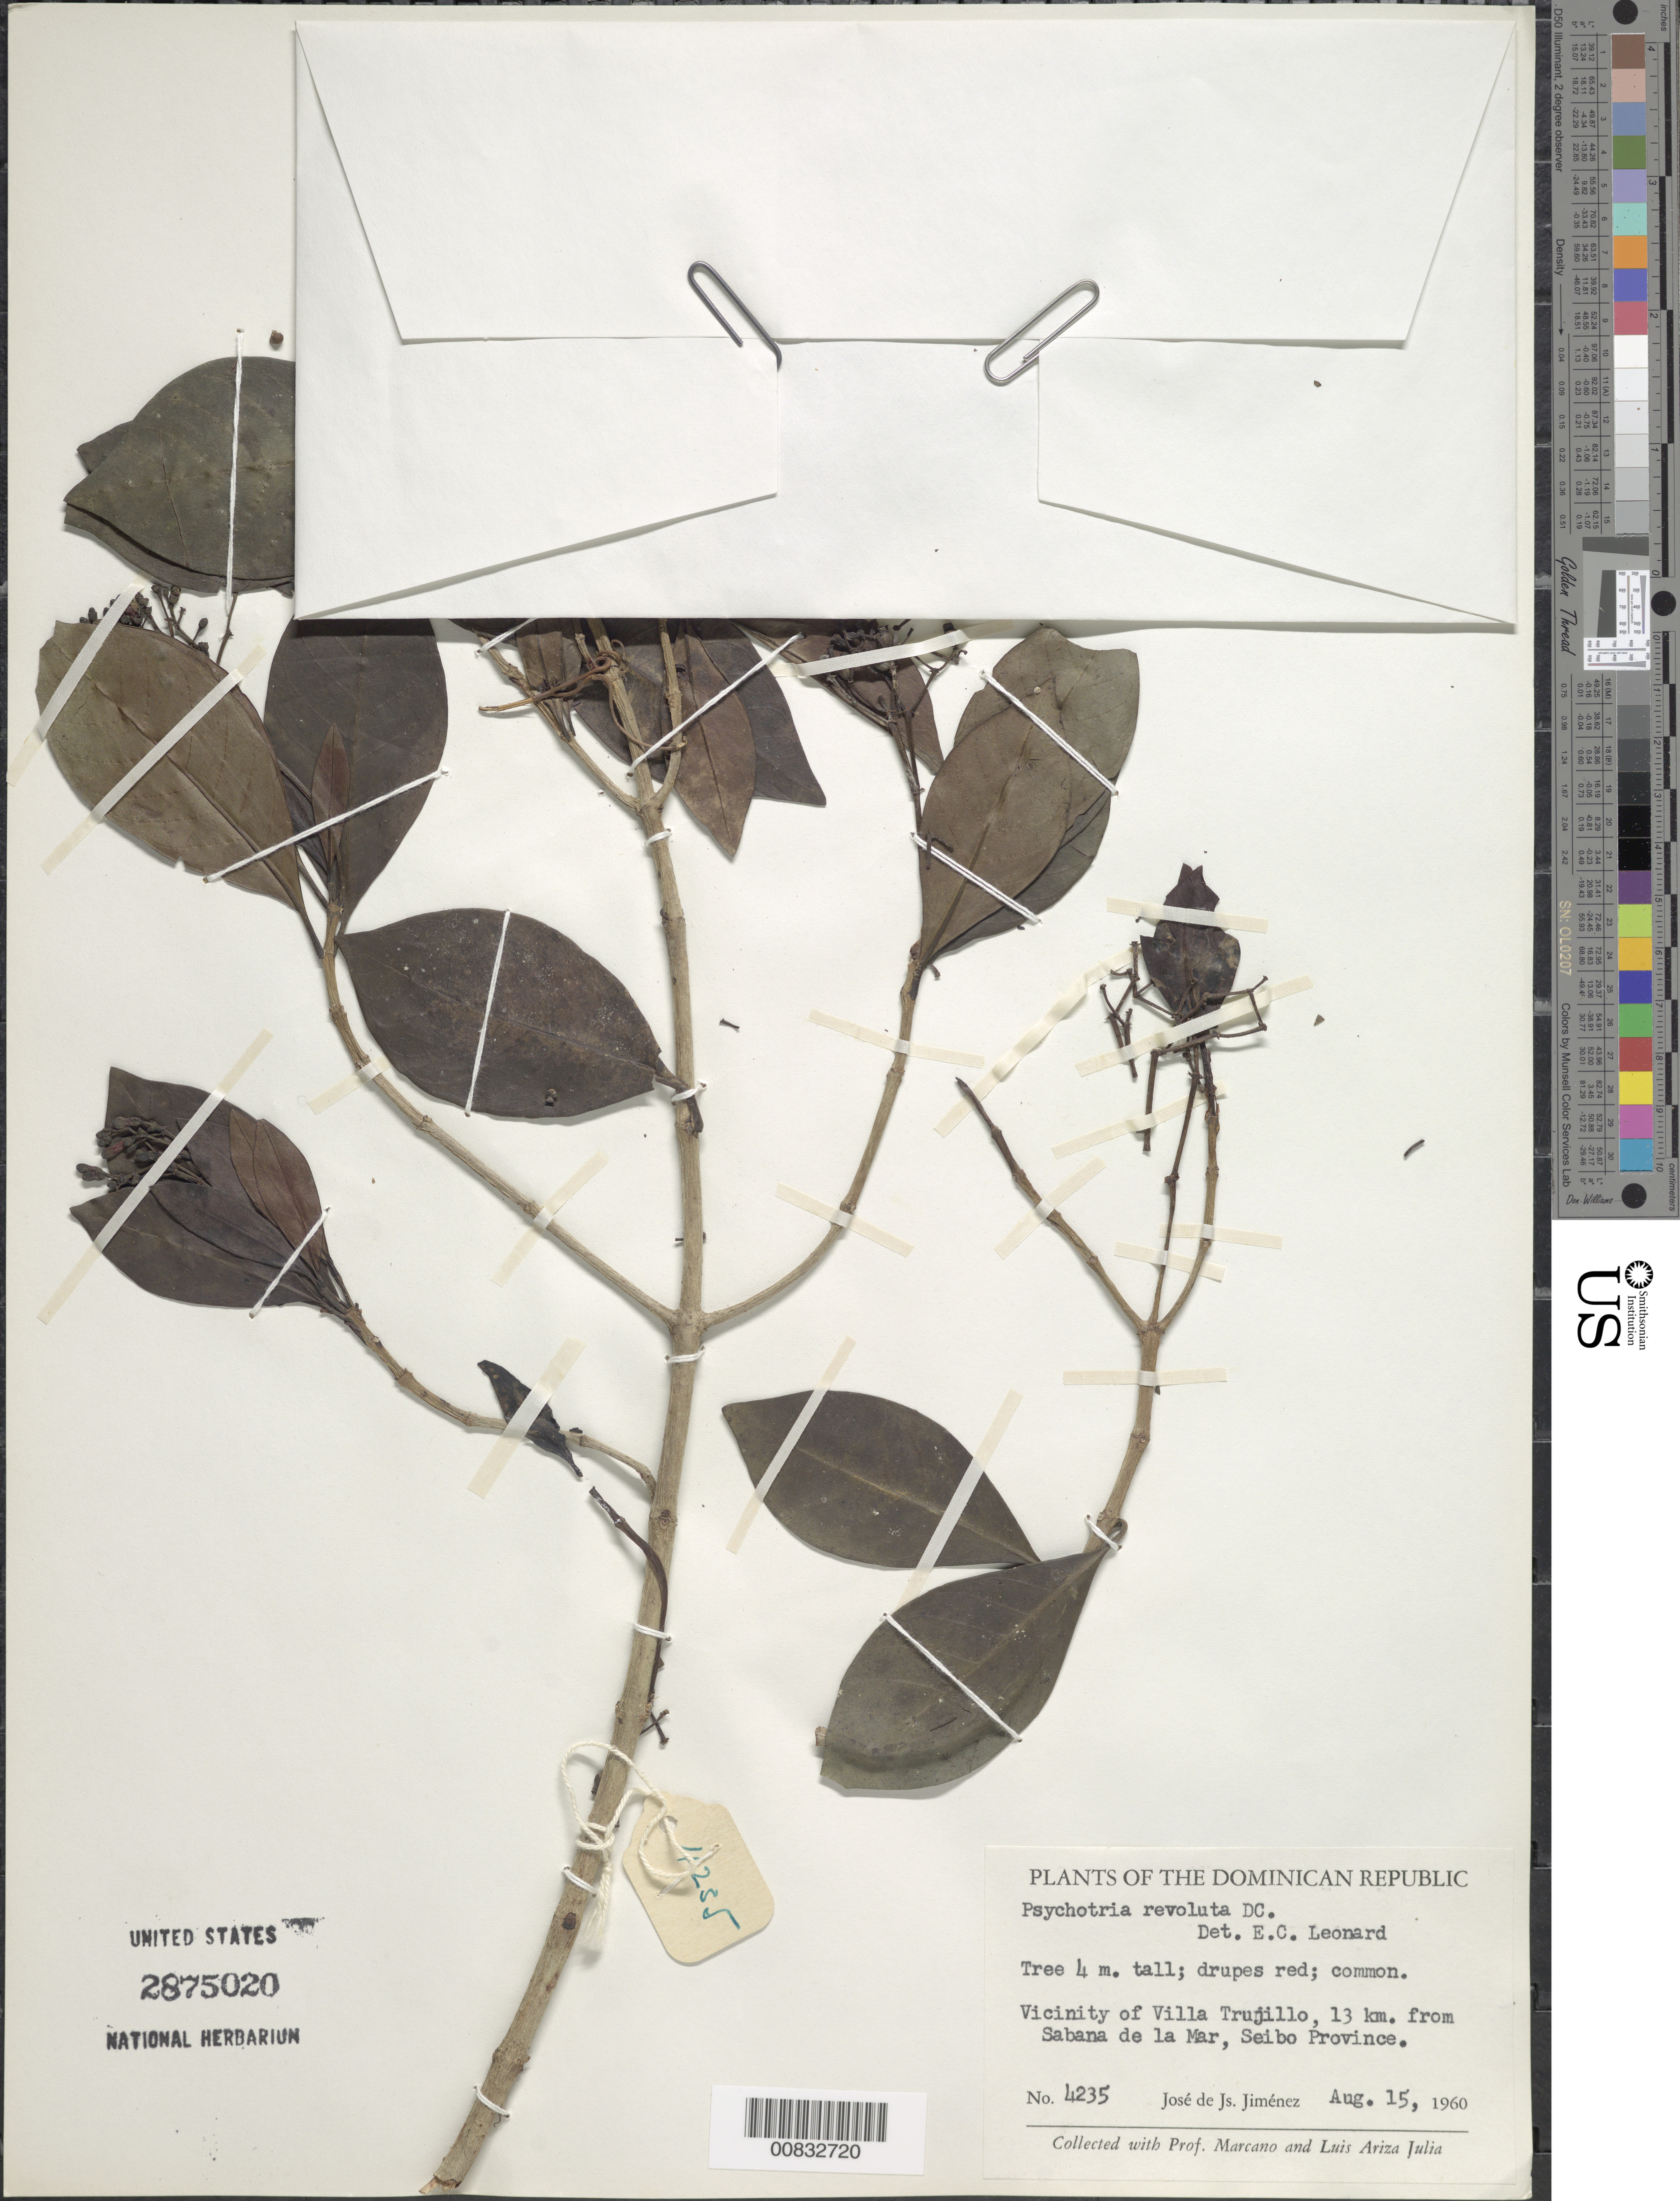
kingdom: Plantae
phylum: Tracheophyta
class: Magnoliopsida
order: Gentianales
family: Rubiaceae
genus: Psychotria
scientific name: Psychotria revoluta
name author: DC.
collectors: J. J. Jiménez Almonte, E. J. Marcano F. & L. Ariza-Julia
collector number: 4235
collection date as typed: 15 Aug 1960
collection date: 1960-08-15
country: Dominican Republic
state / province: El Seibo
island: Hispaniola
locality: Vicinity of Villa Trujillo, 13 km from Sabana de la Mar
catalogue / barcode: US 2875020